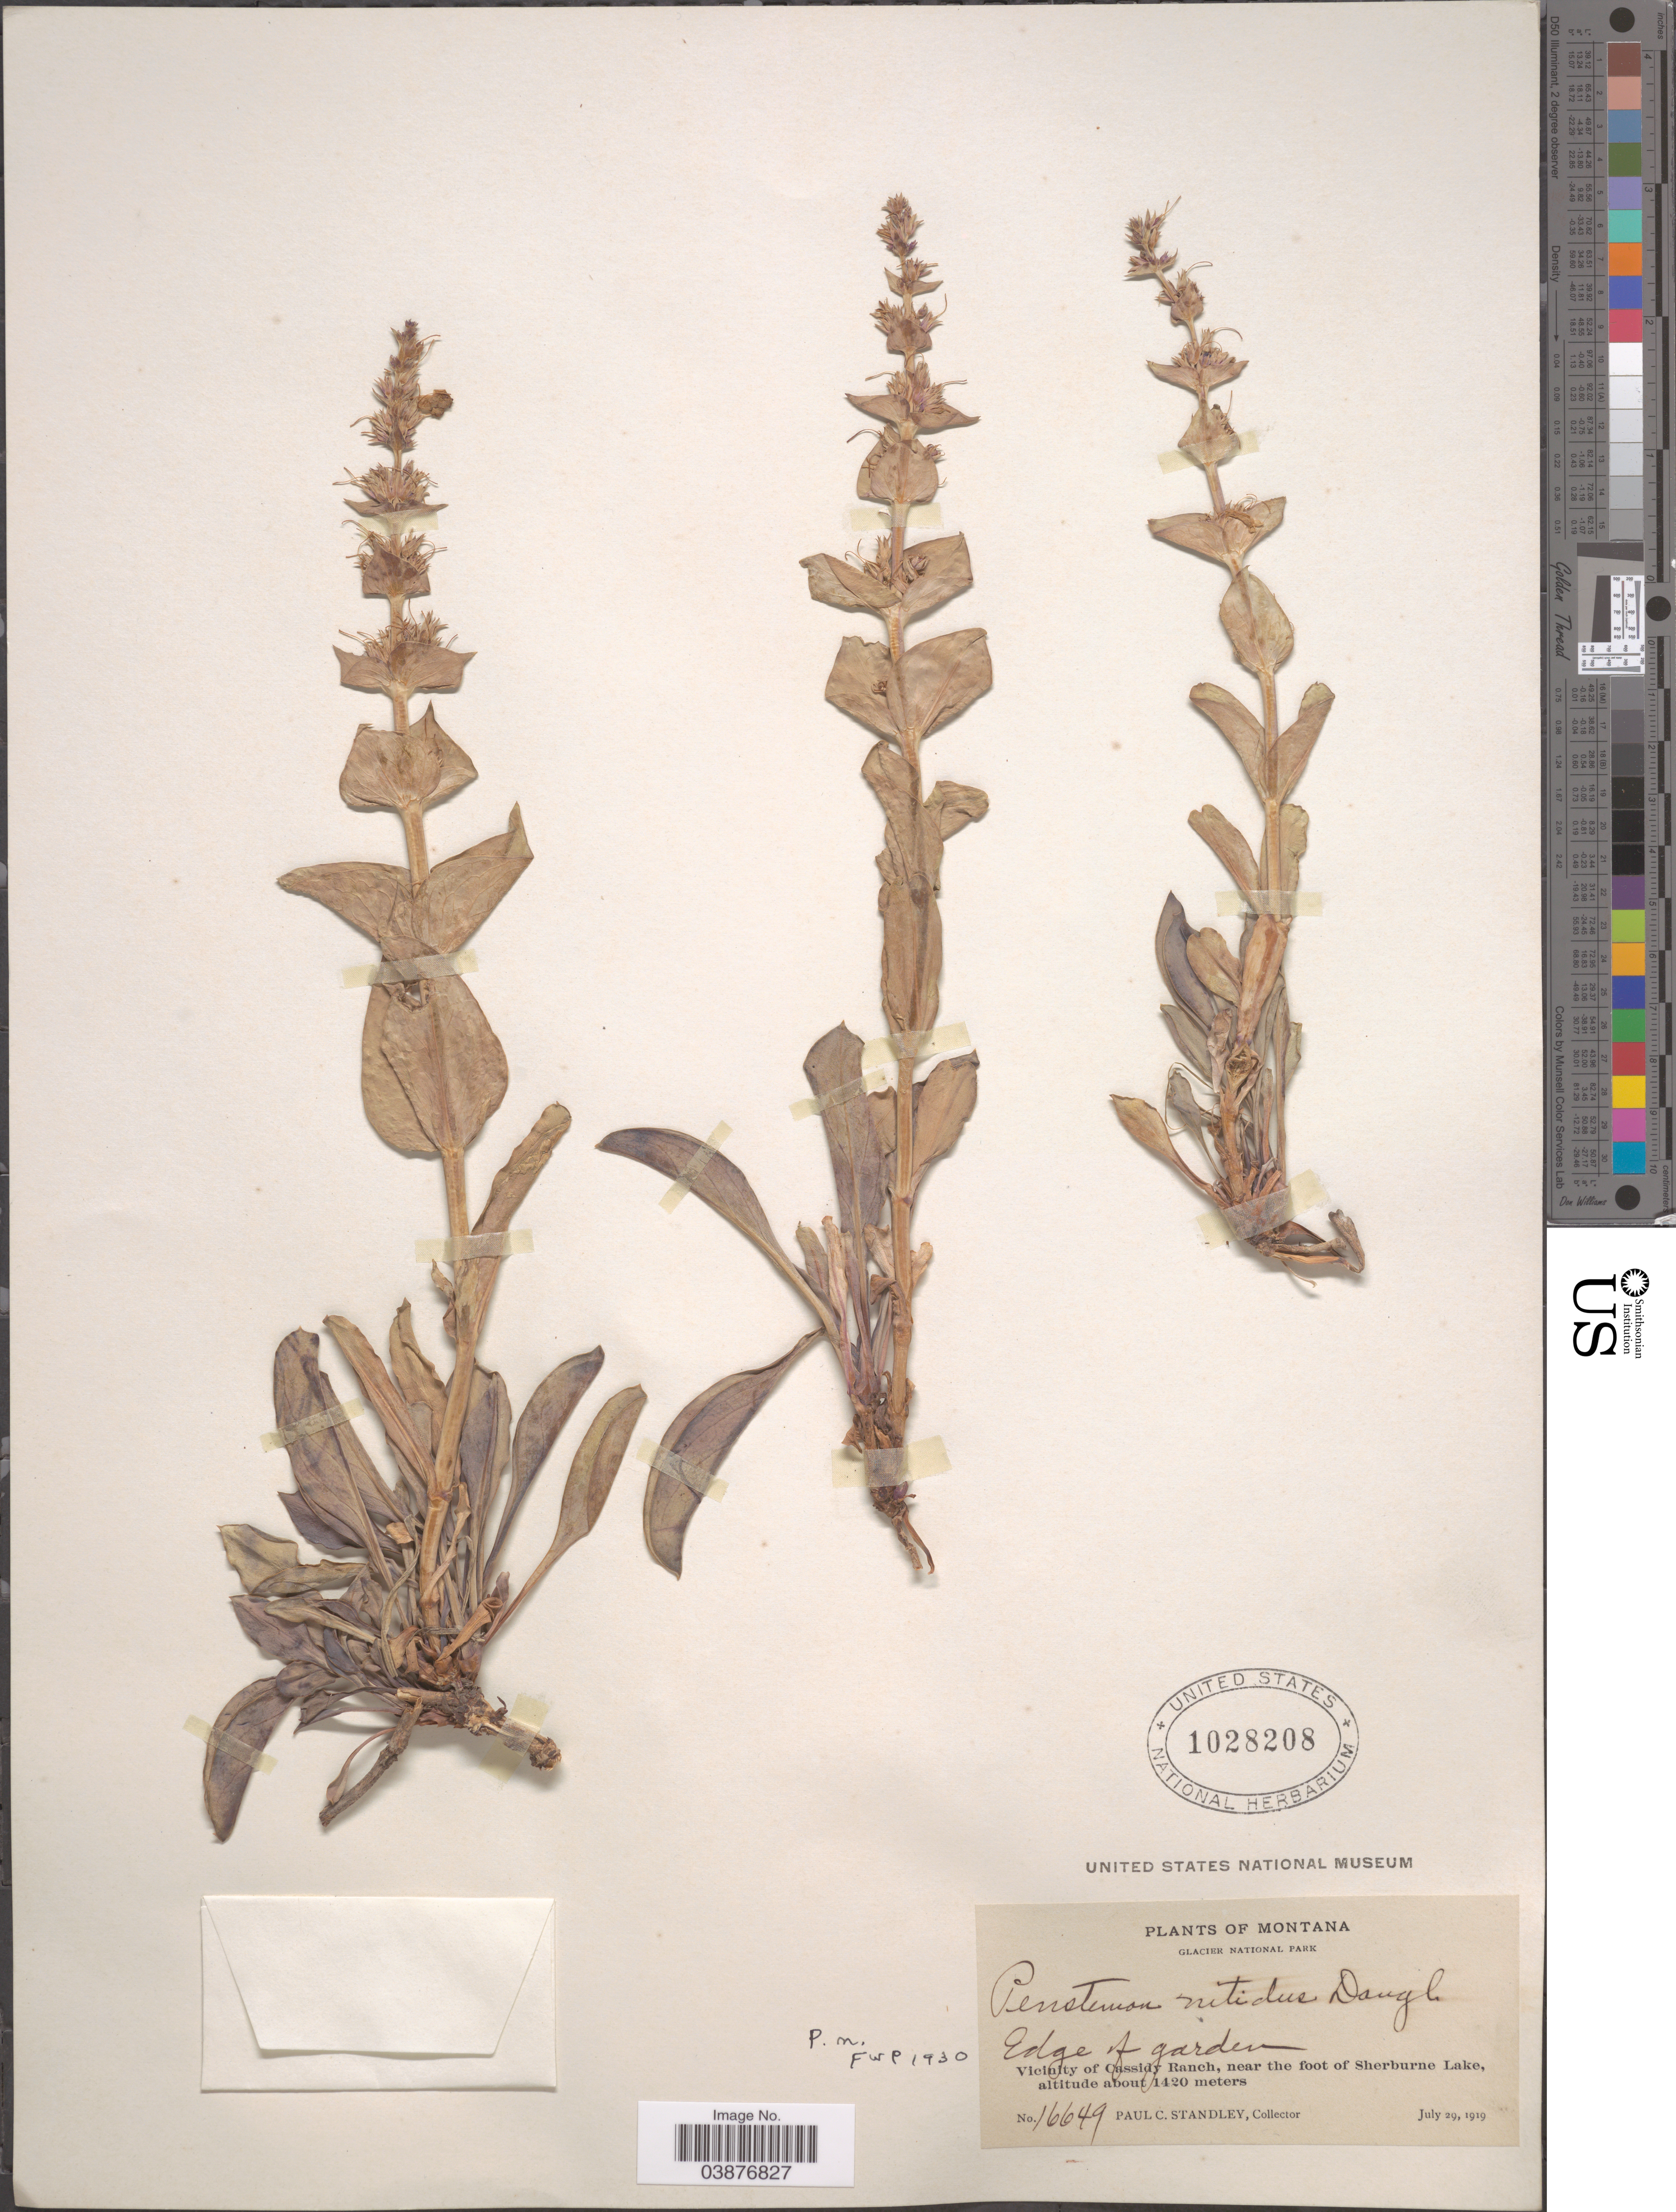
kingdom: Plantae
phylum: Tracheophyta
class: Magnoliopsida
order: Lamiales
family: Plantaginaceae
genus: Penstemon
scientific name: Penstemon nitidus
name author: Douglas ex Benth.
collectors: P. C. Standley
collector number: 16649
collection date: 1919-07-29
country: United States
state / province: Montana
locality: Glacier National Park. Edge of garden. Vicinity of Cassidy Ranch, near the foot of Sherburne Lake.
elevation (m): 1420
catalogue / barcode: US 1028208